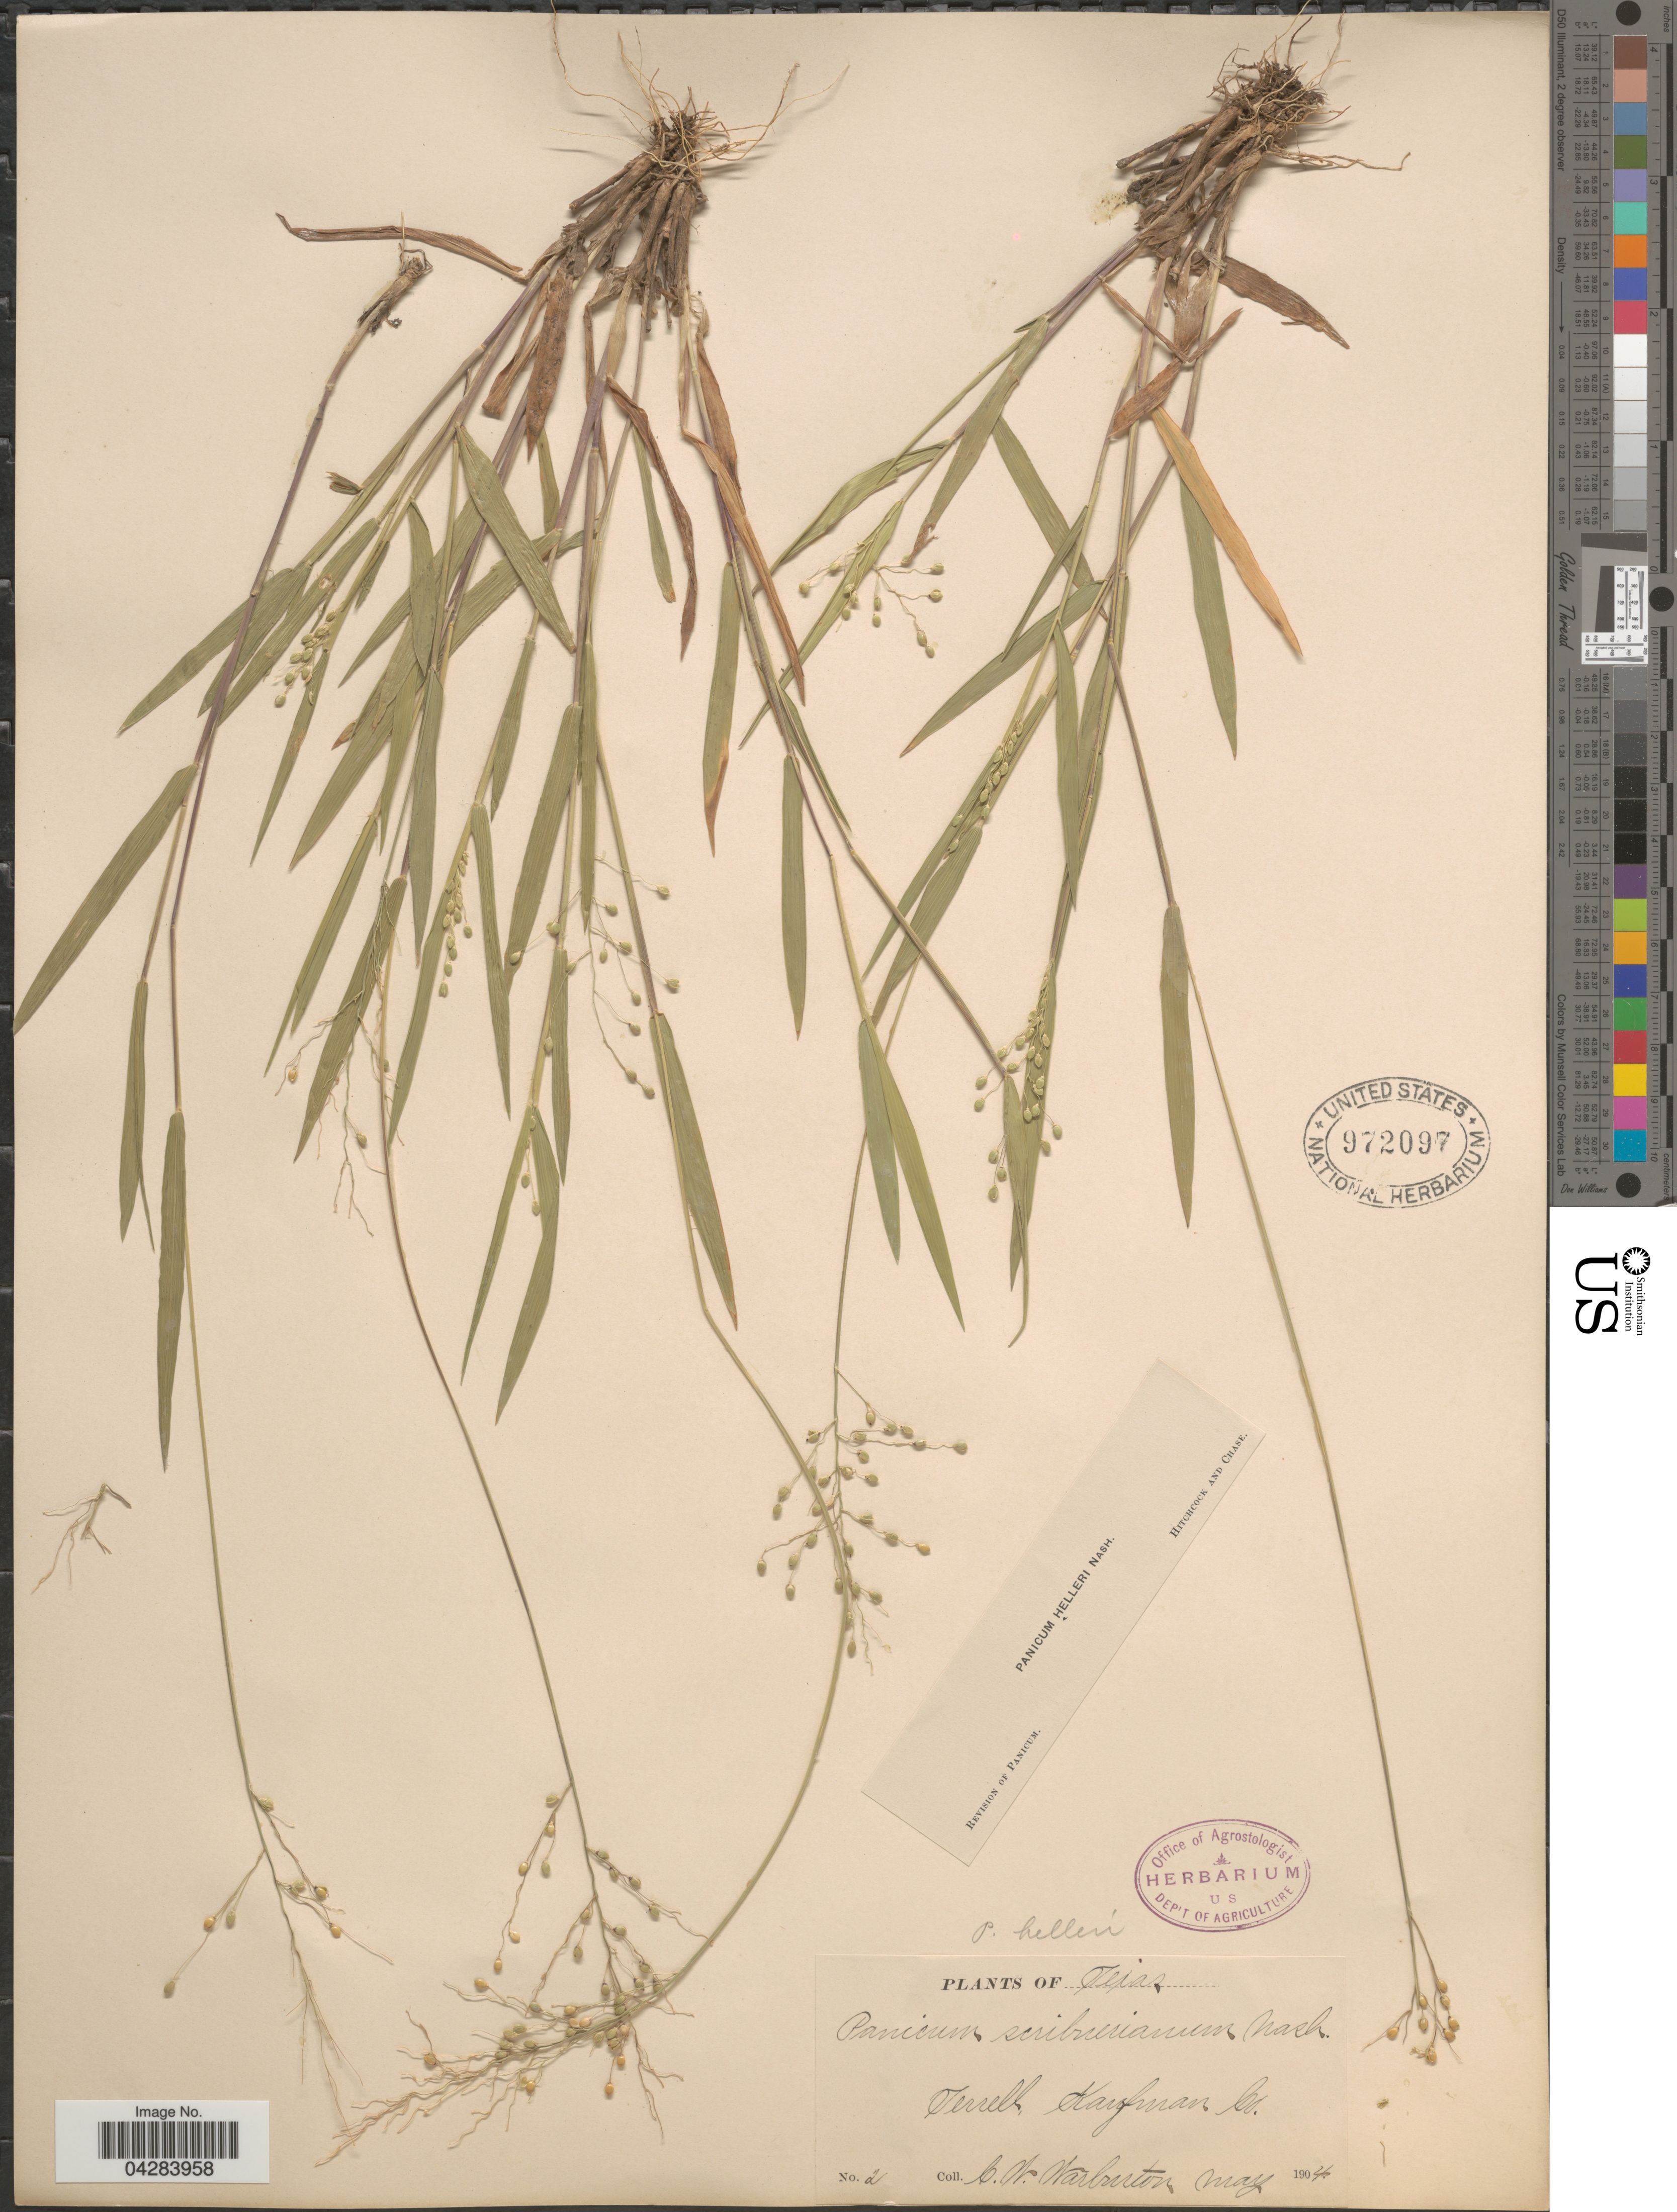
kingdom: Plantae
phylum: Tracheophyta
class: Liliopsida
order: Poales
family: Poaceae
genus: Dichanthelium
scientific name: Dichanthelium oligosanthes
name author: (Schult.) Gould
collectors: C. Warburton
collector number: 2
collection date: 1904-05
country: United States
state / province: Texas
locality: Terrell Kaufman Co.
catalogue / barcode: US 972097